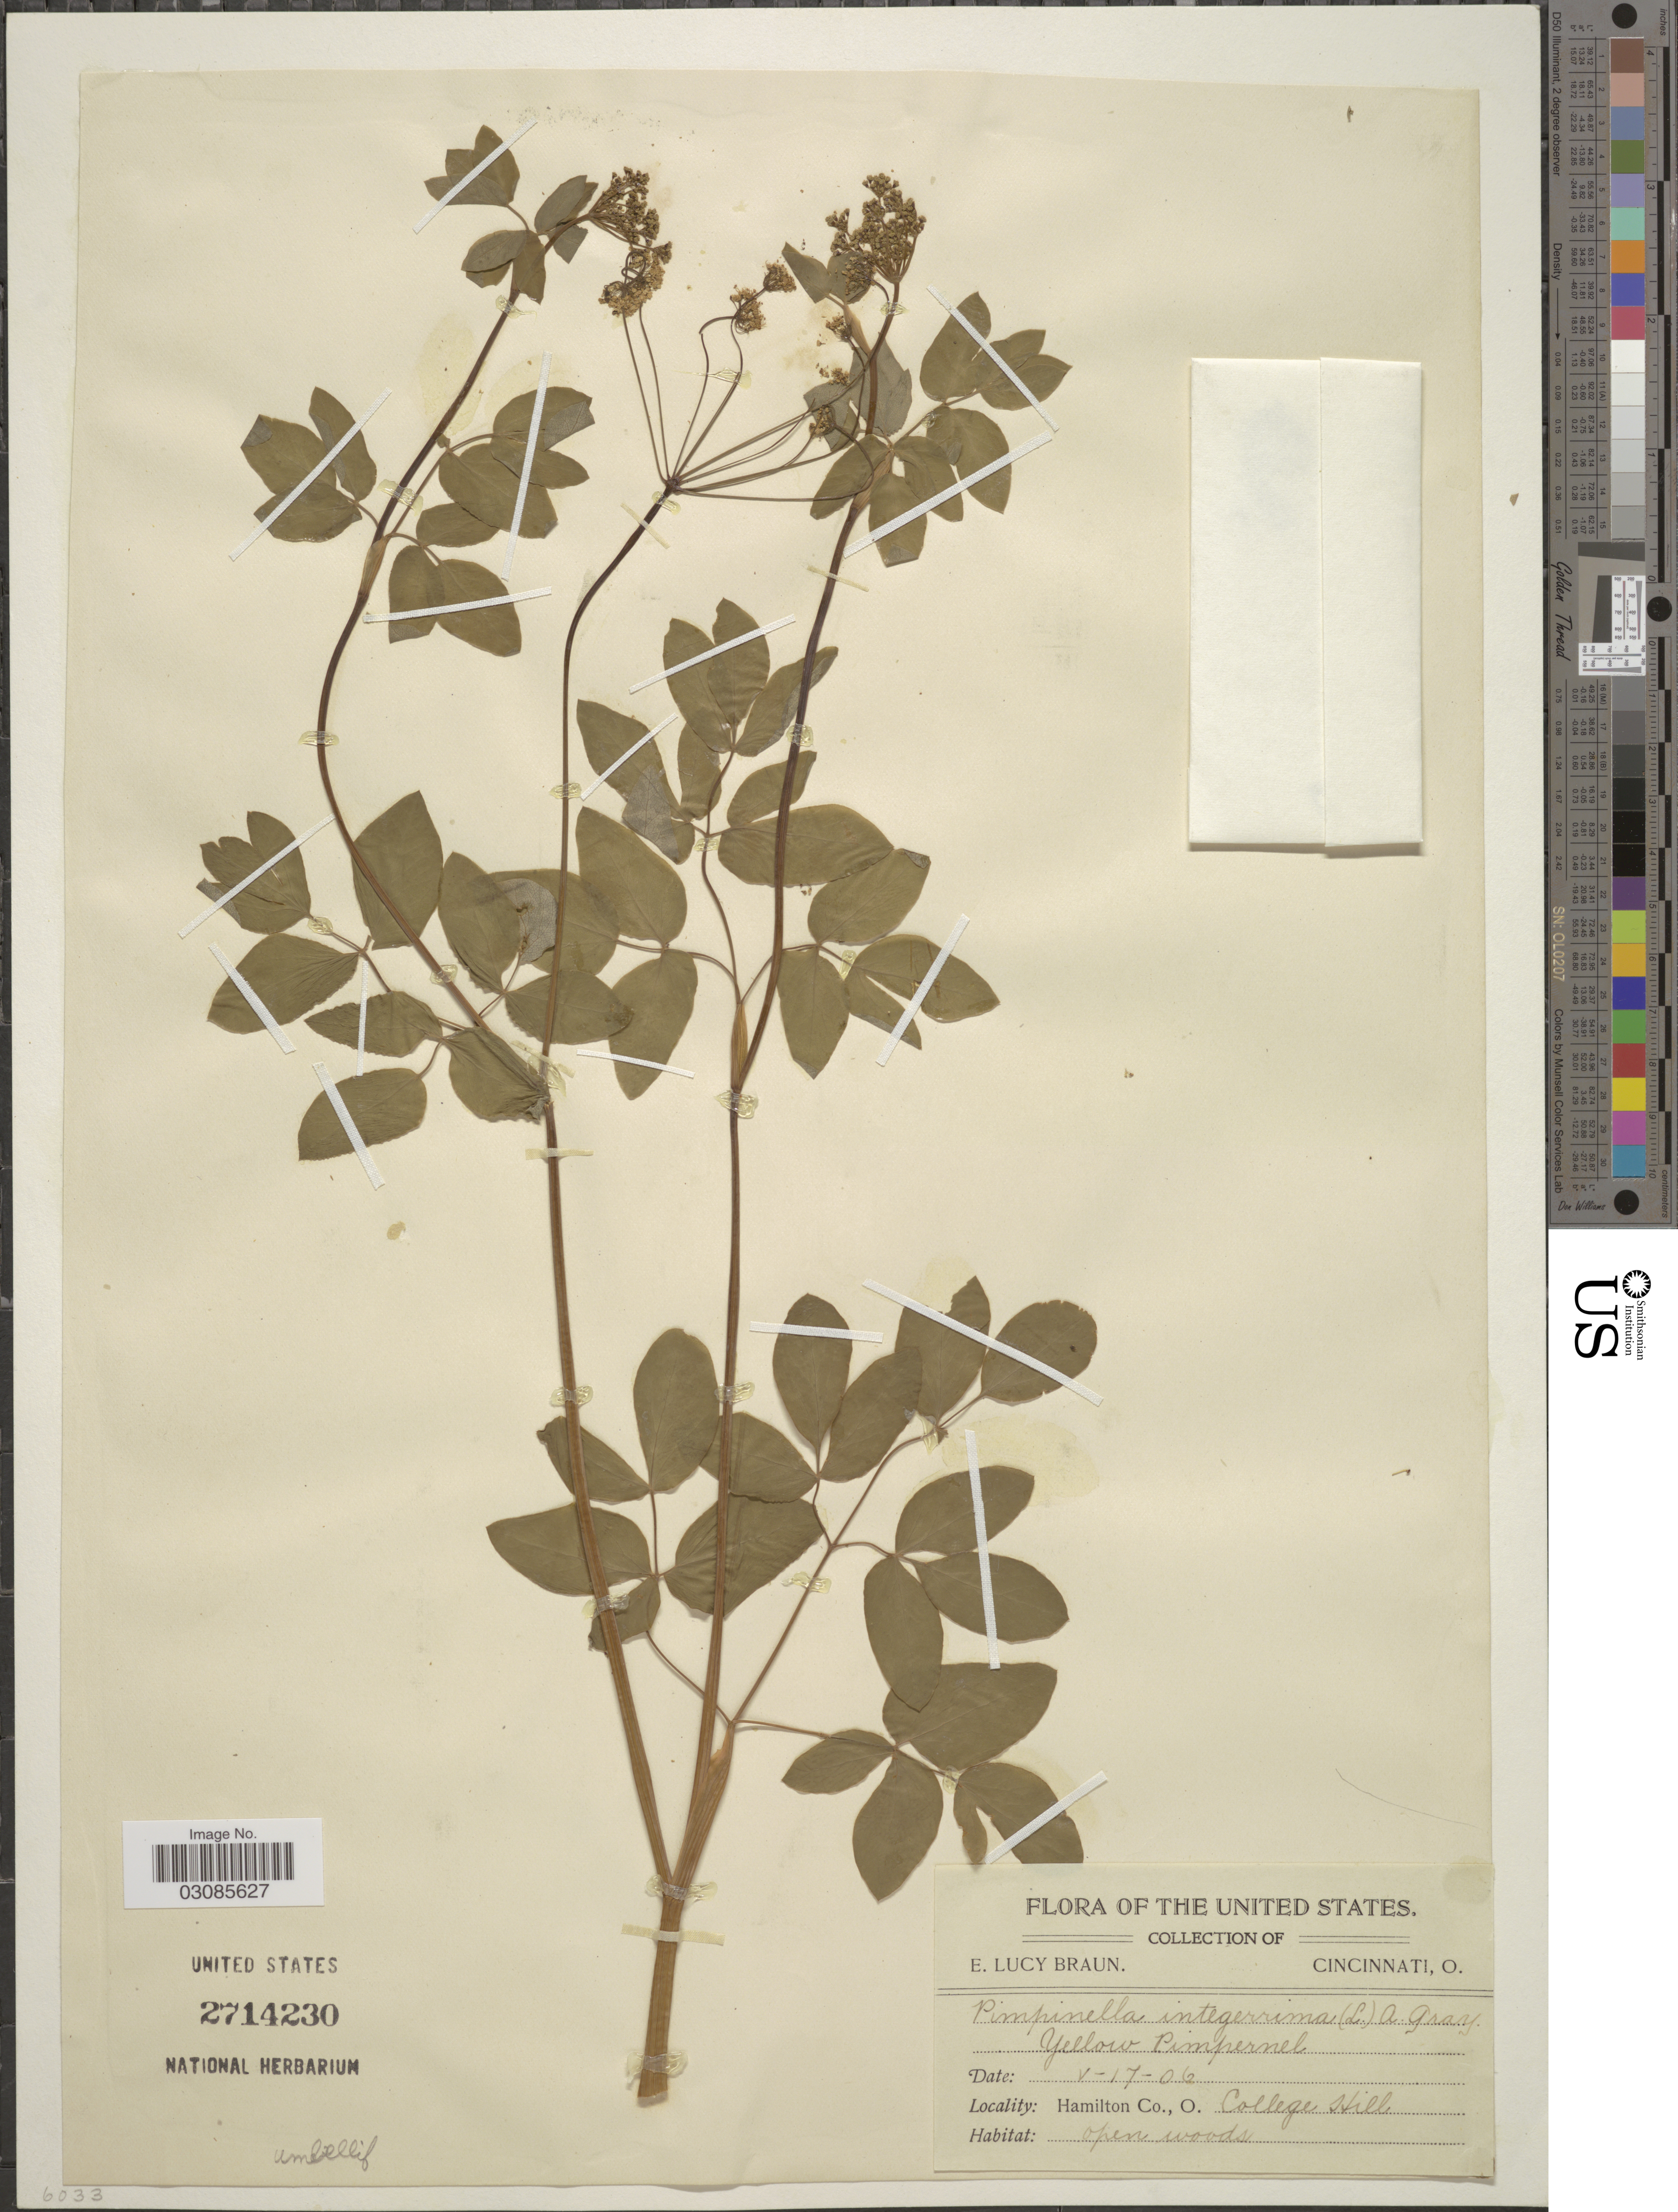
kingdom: Plantae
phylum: Tracheophyta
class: Magnoliopsida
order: Apiales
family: Apiaceae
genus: Taenidia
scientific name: Taenidia integerrima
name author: (L.) Drude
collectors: E. L. Braun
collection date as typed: Transcribed d/m/y: 17/5/6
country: United States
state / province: Ohio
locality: Hamilton Co., O. College Hill.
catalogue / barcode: US 2714230